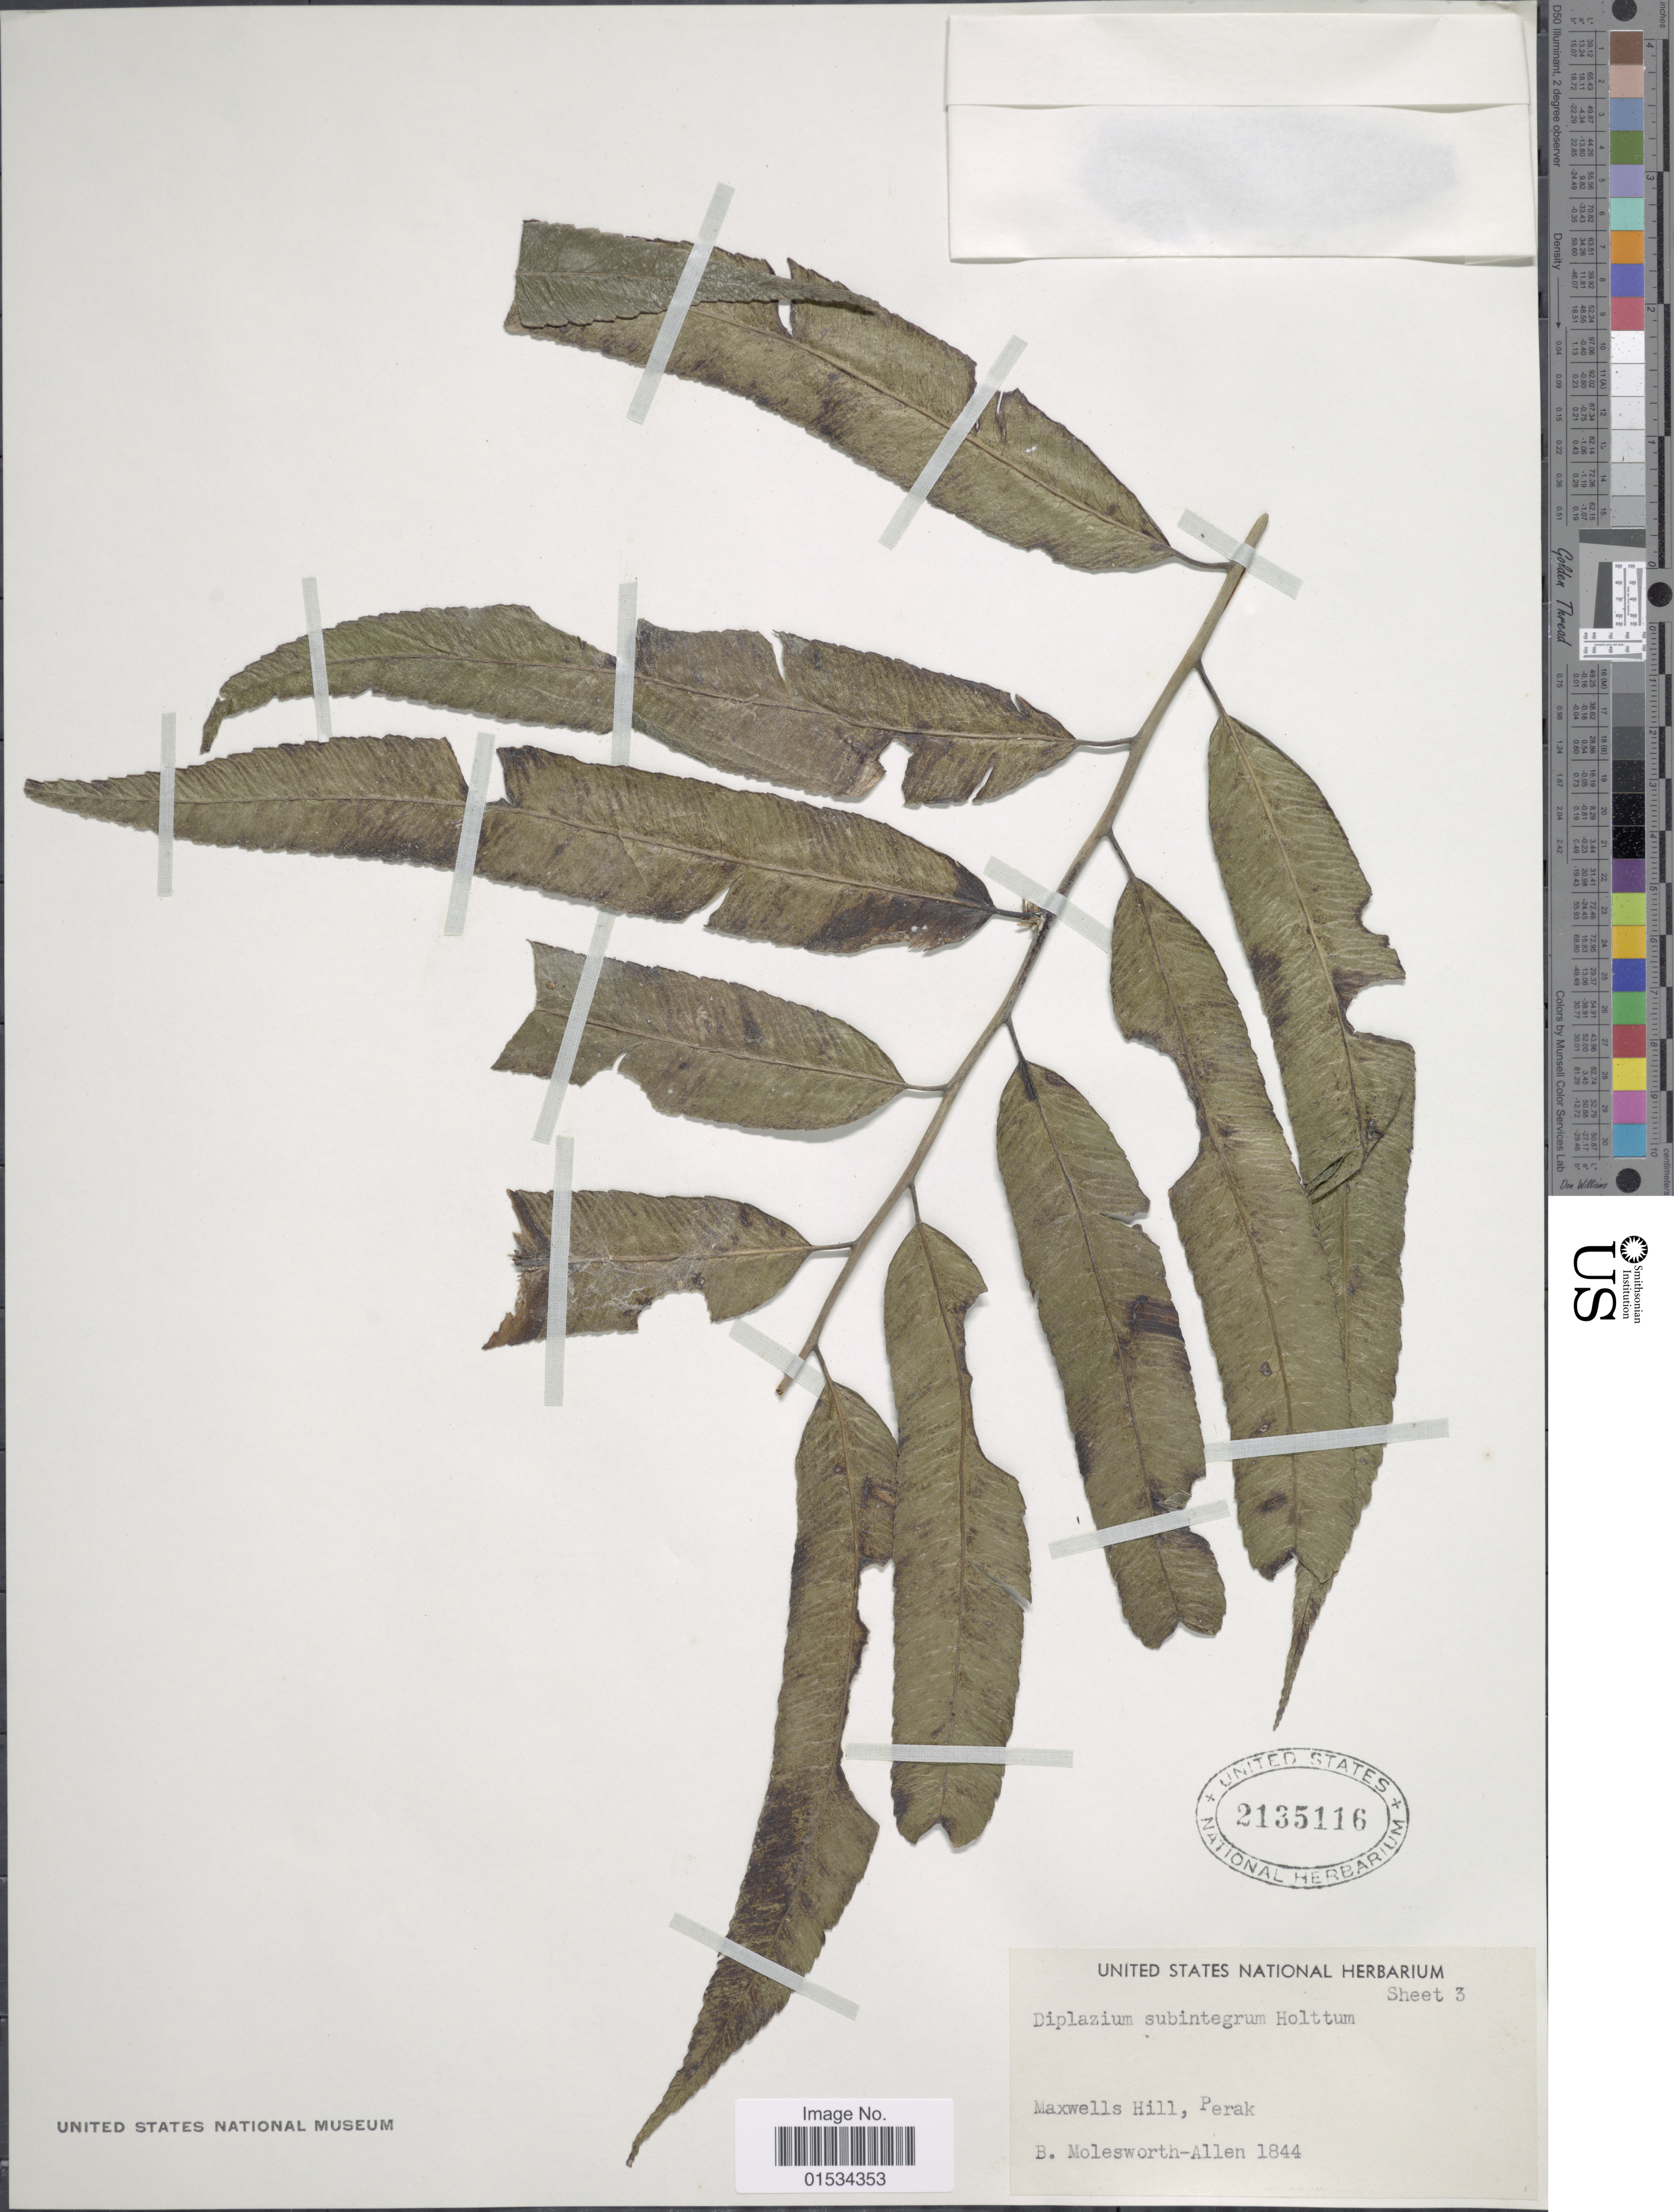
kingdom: Plantae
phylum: Tracheophyta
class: Polypodiopsida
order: Polypodiales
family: Athyriaceae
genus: Diplazium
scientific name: Diplazium subintegrum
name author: Holttum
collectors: B. E. G. Molesworth-Allen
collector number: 1844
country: Malaysia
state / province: Perak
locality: Maxwells Hill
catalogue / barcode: US 2135116